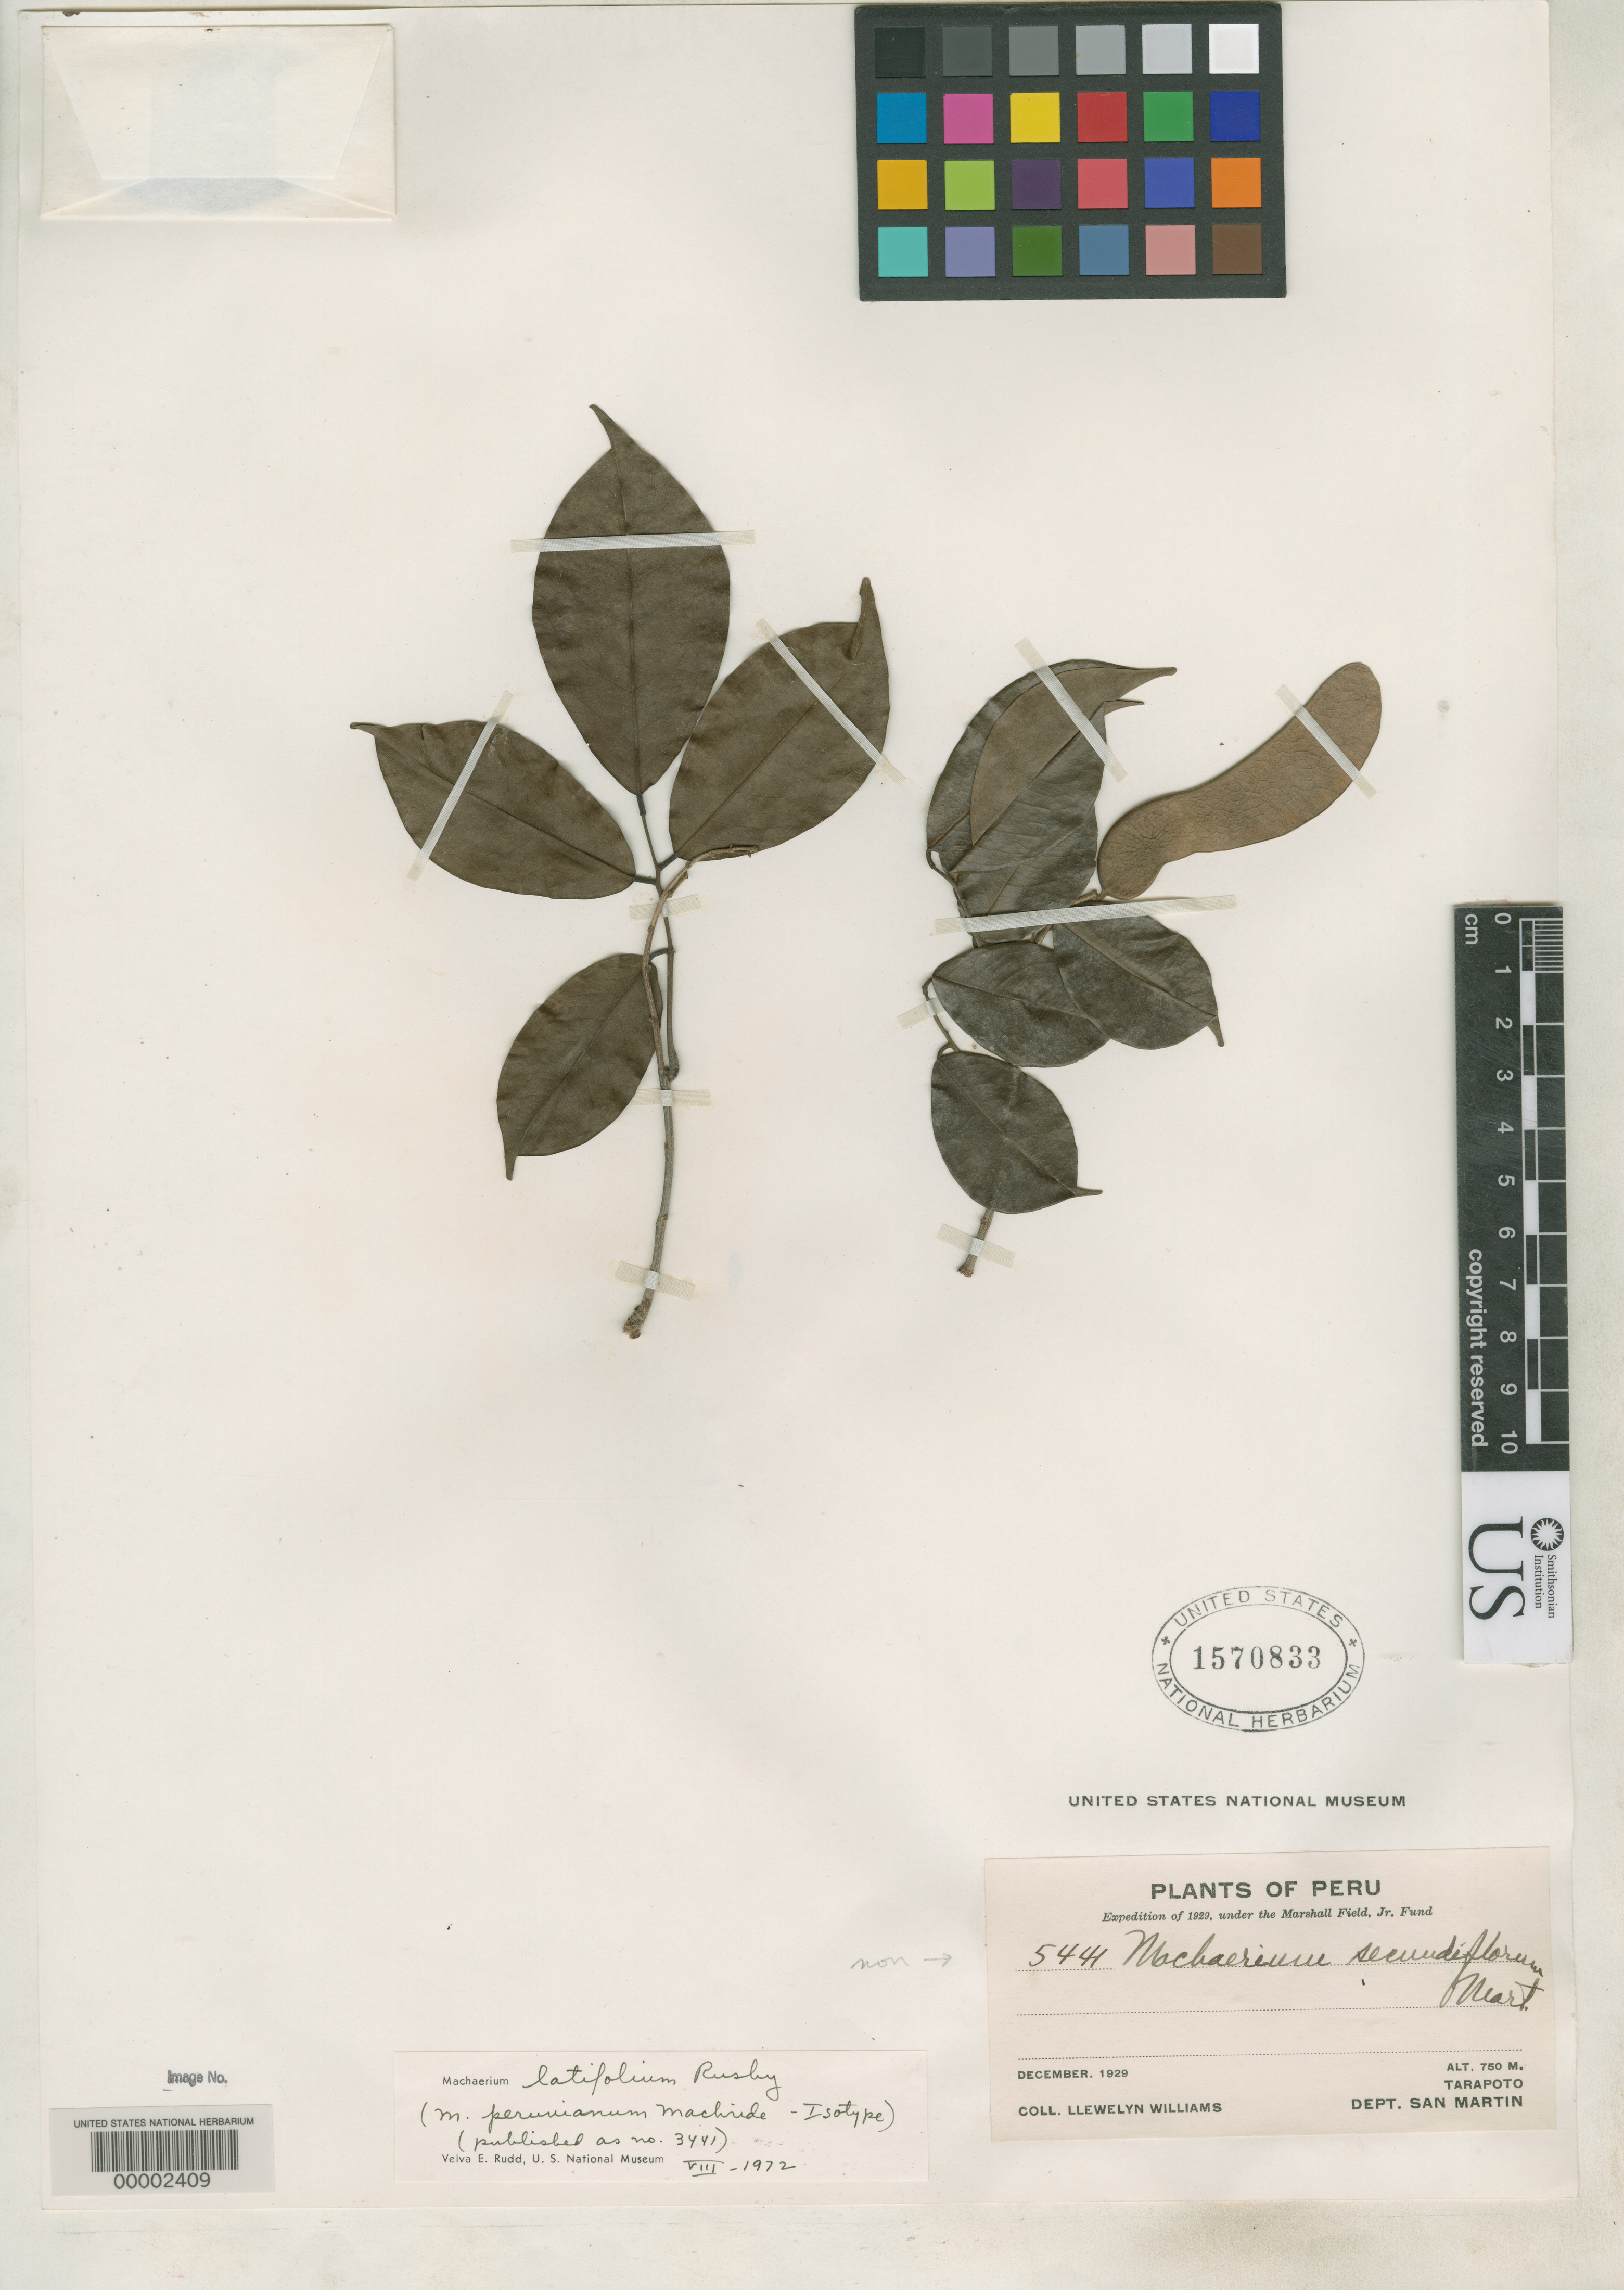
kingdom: Plantae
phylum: Tracheophyta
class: Magnoliopsida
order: Fabales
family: Fabaceae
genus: Machaerium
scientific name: Machaerium peruvianum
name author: J.F. Macbr.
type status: Isotype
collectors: Ll. Williams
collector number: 5441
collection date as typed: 03 Dec 1929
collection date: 1929-12-03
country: Peru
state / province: San Martín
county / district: Mariscal Cáceres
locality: Rio Huallaga, margen Derecha del; Balsa Probana; dtto. Tocache Nuevo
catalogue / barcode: US 1570833